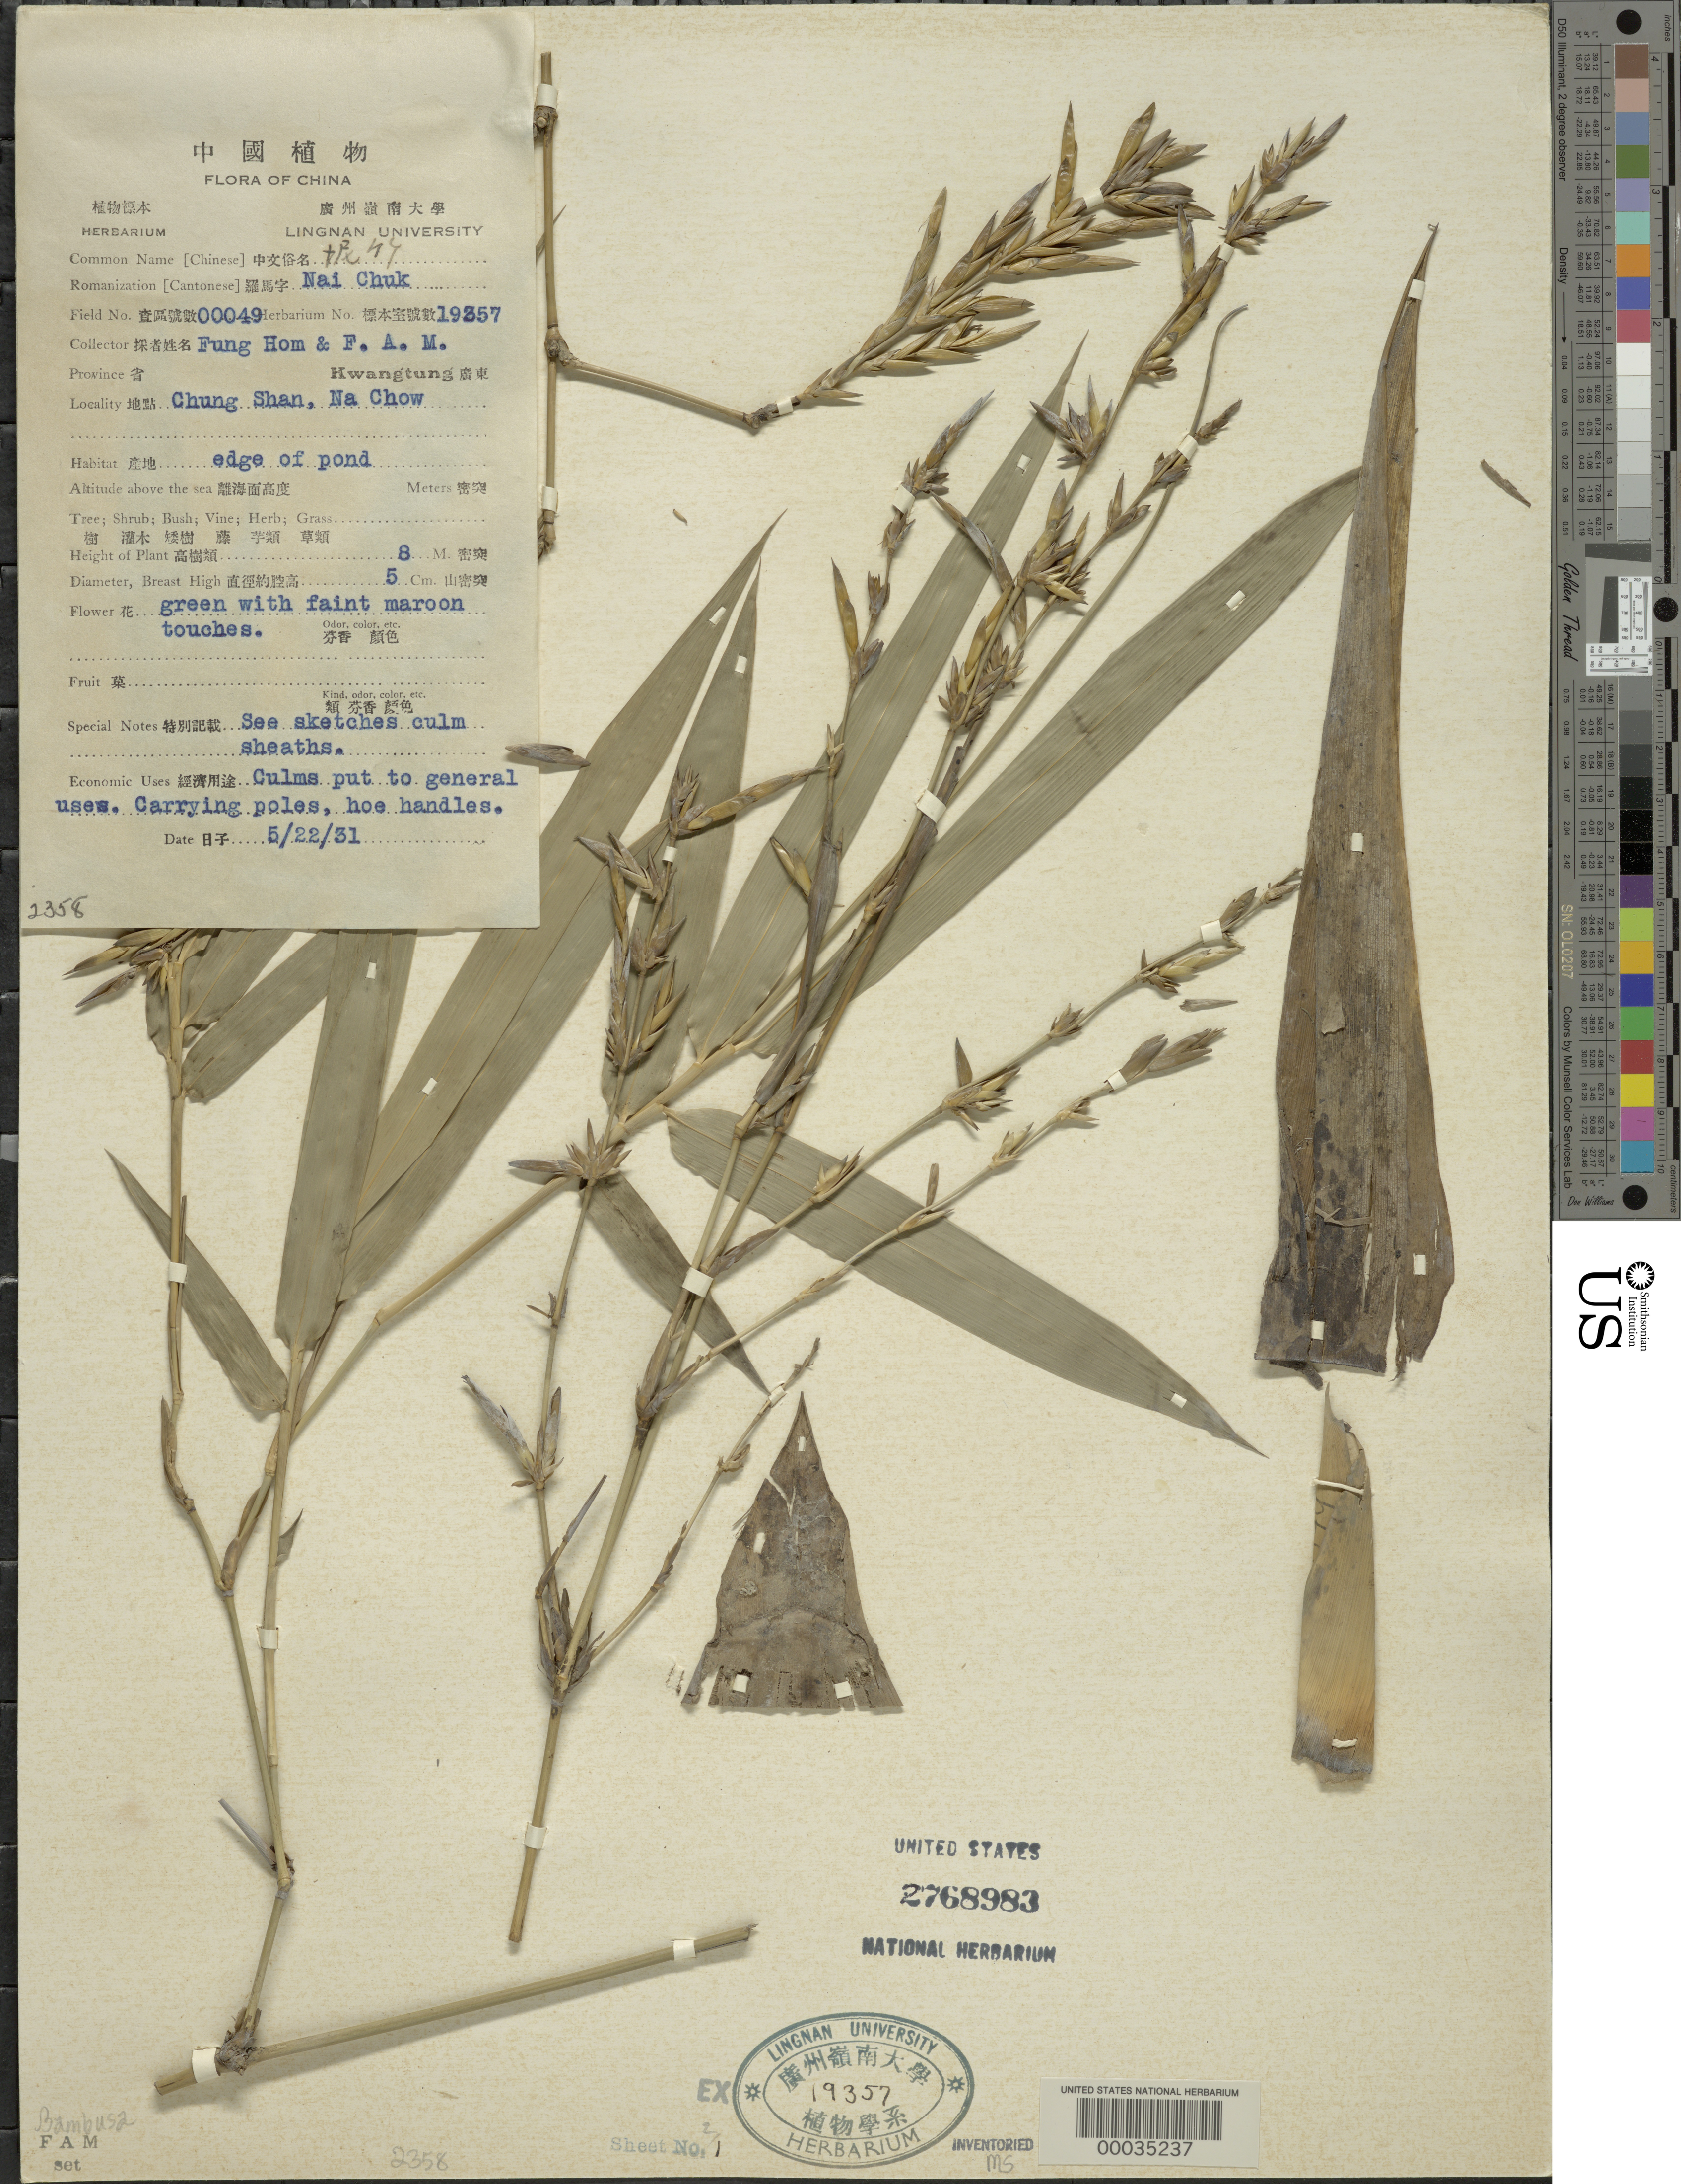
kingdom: Plantae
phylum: Tracheophyta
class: Liliopsida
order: Poales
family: Poaceae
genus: Bambusa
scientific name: Bambusa sp.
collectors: H. L. Fung & F. A. McClure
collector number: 49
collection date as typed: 22 May 1931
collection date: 1931-05-22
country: China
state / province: Guangdong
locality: Chung shan, na chow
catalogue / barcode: US 2768983